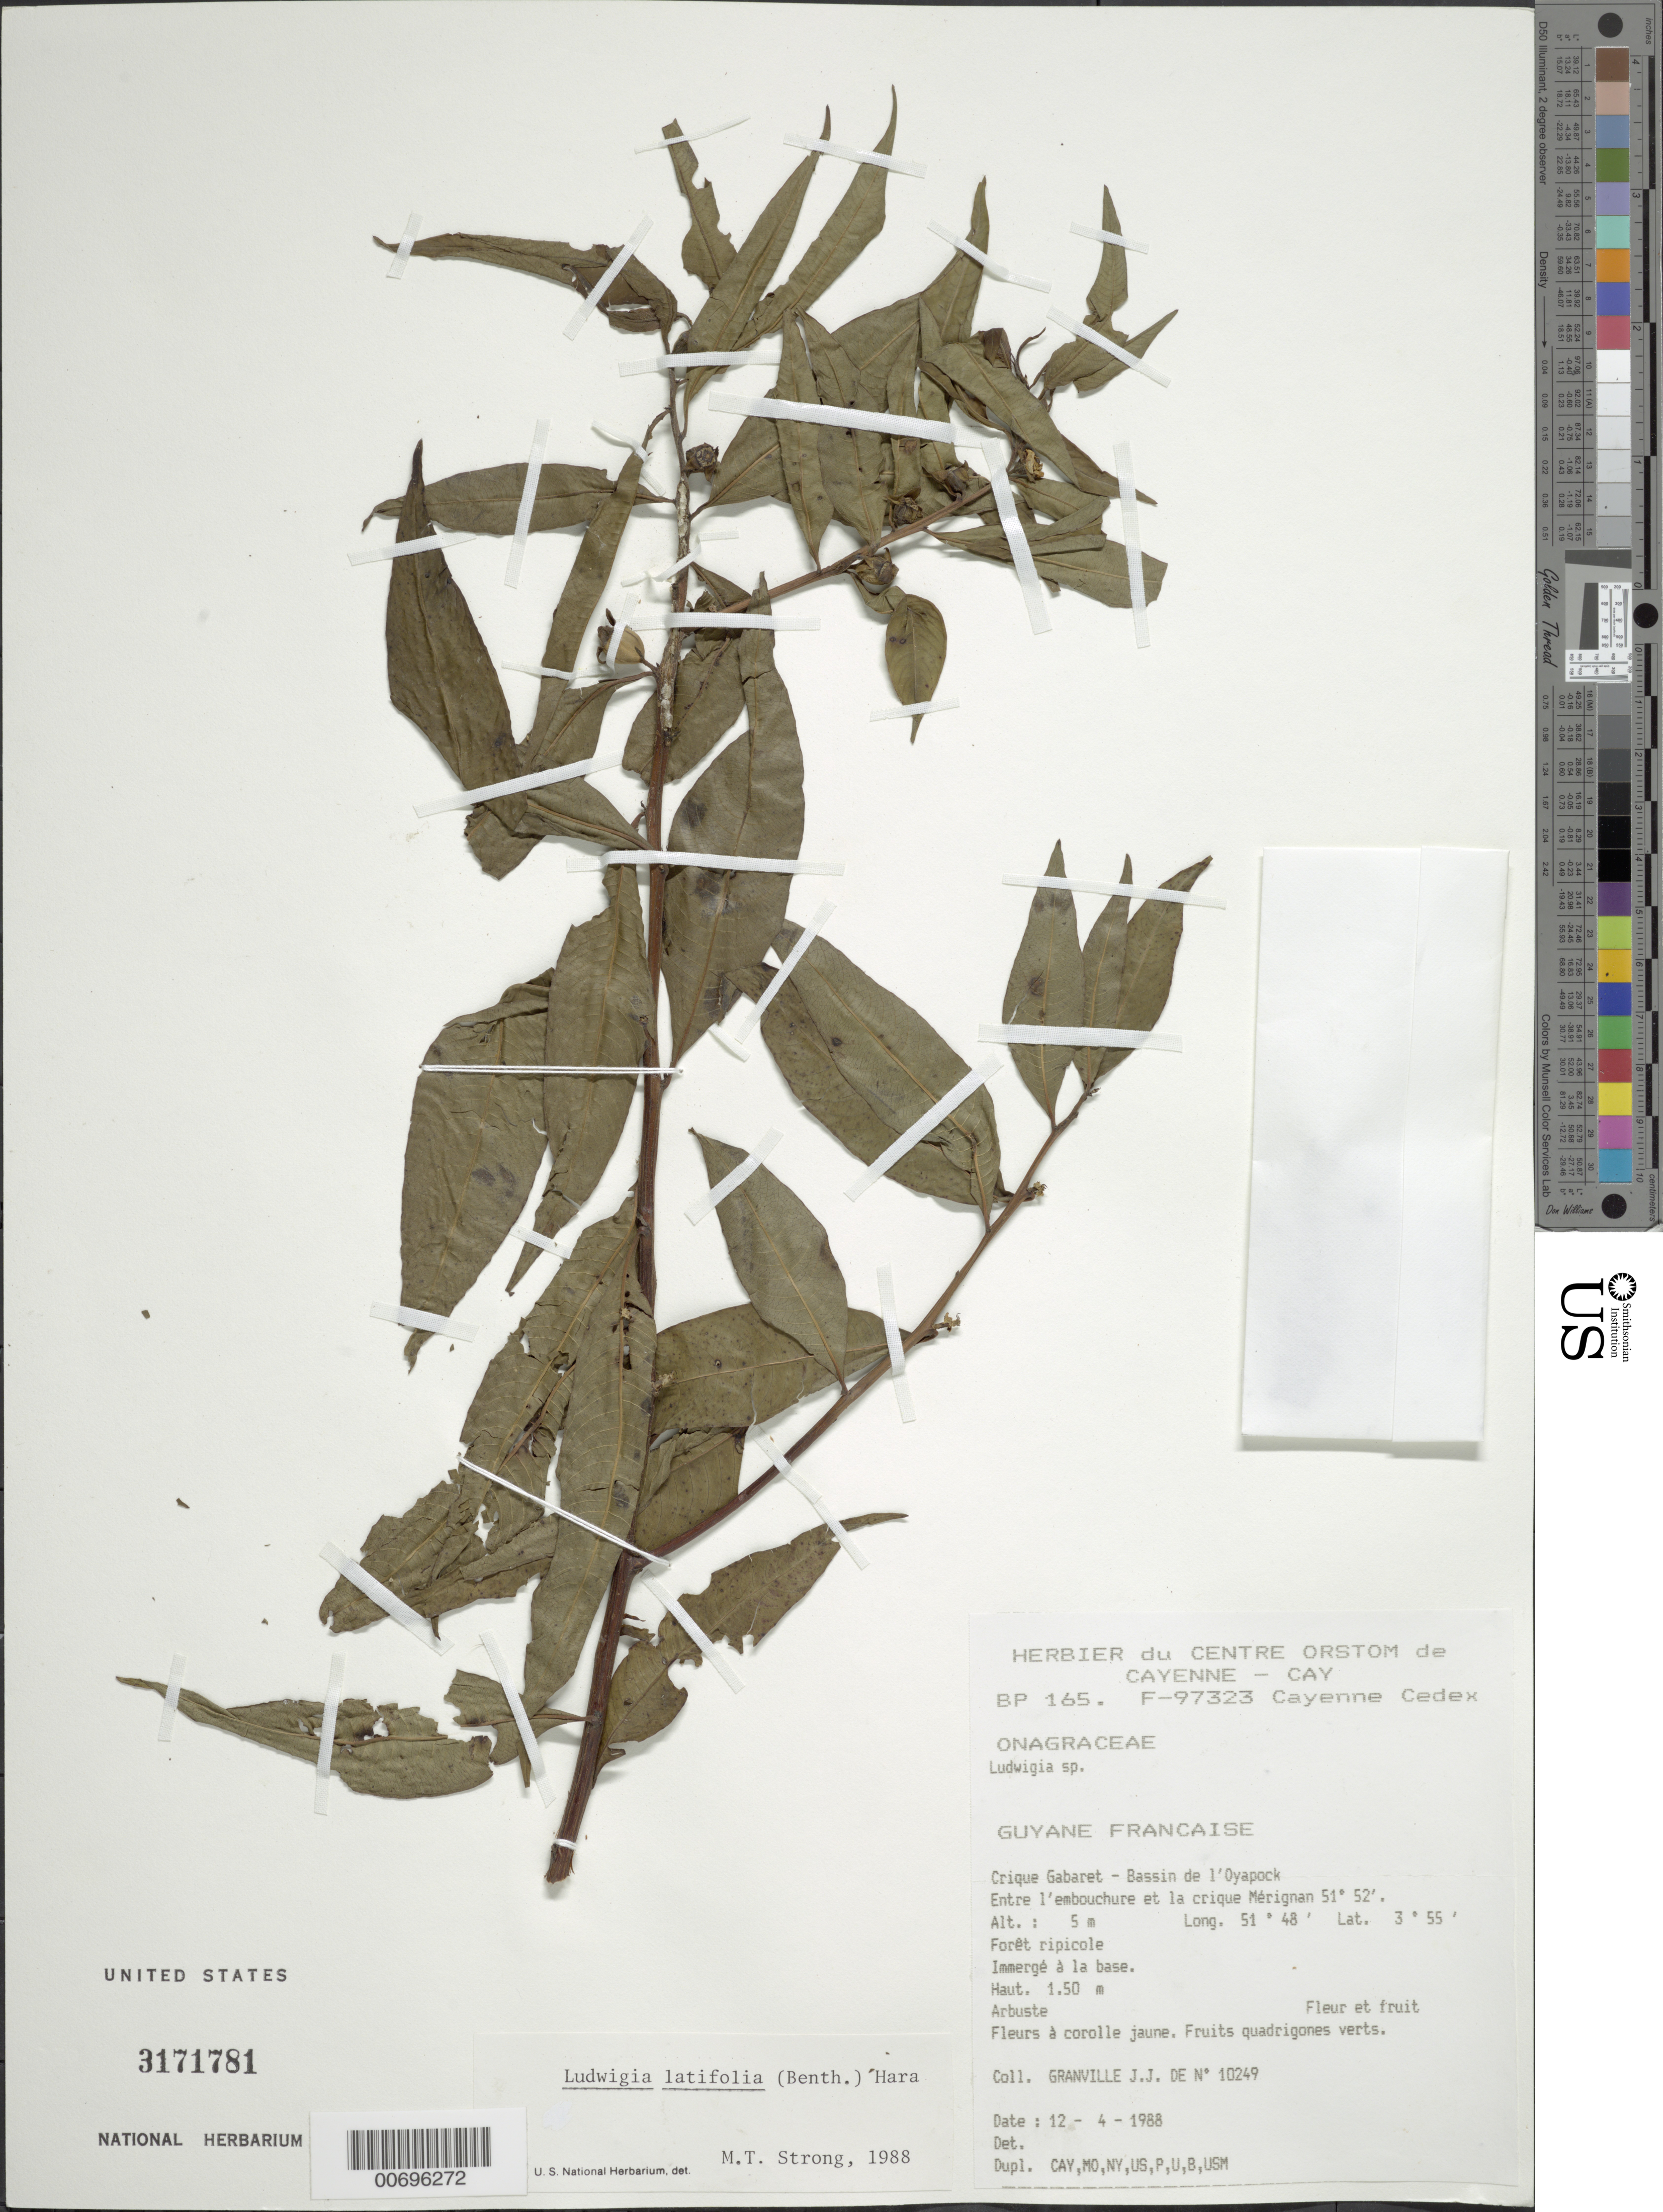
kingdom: Plantae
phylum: Tracheophyta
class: Magnoliopsida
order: Myrtales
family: Onagraceae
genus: Ludwigia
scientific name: Ludwigia latifolia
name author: (Benth.) H. Hara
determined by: Strong, M. T., (US), Smithsonian Institution - National Museum of Natural History (UNITED STATES)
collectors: J.-J. de Granville et al.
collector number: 10249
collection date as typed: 12-Apr-88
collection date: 1988-04-12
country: French Guiana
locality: Crique Gabaret, Bassin de l'Oyapock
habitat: Riparian forest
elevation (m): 5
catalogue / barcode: US 3171781